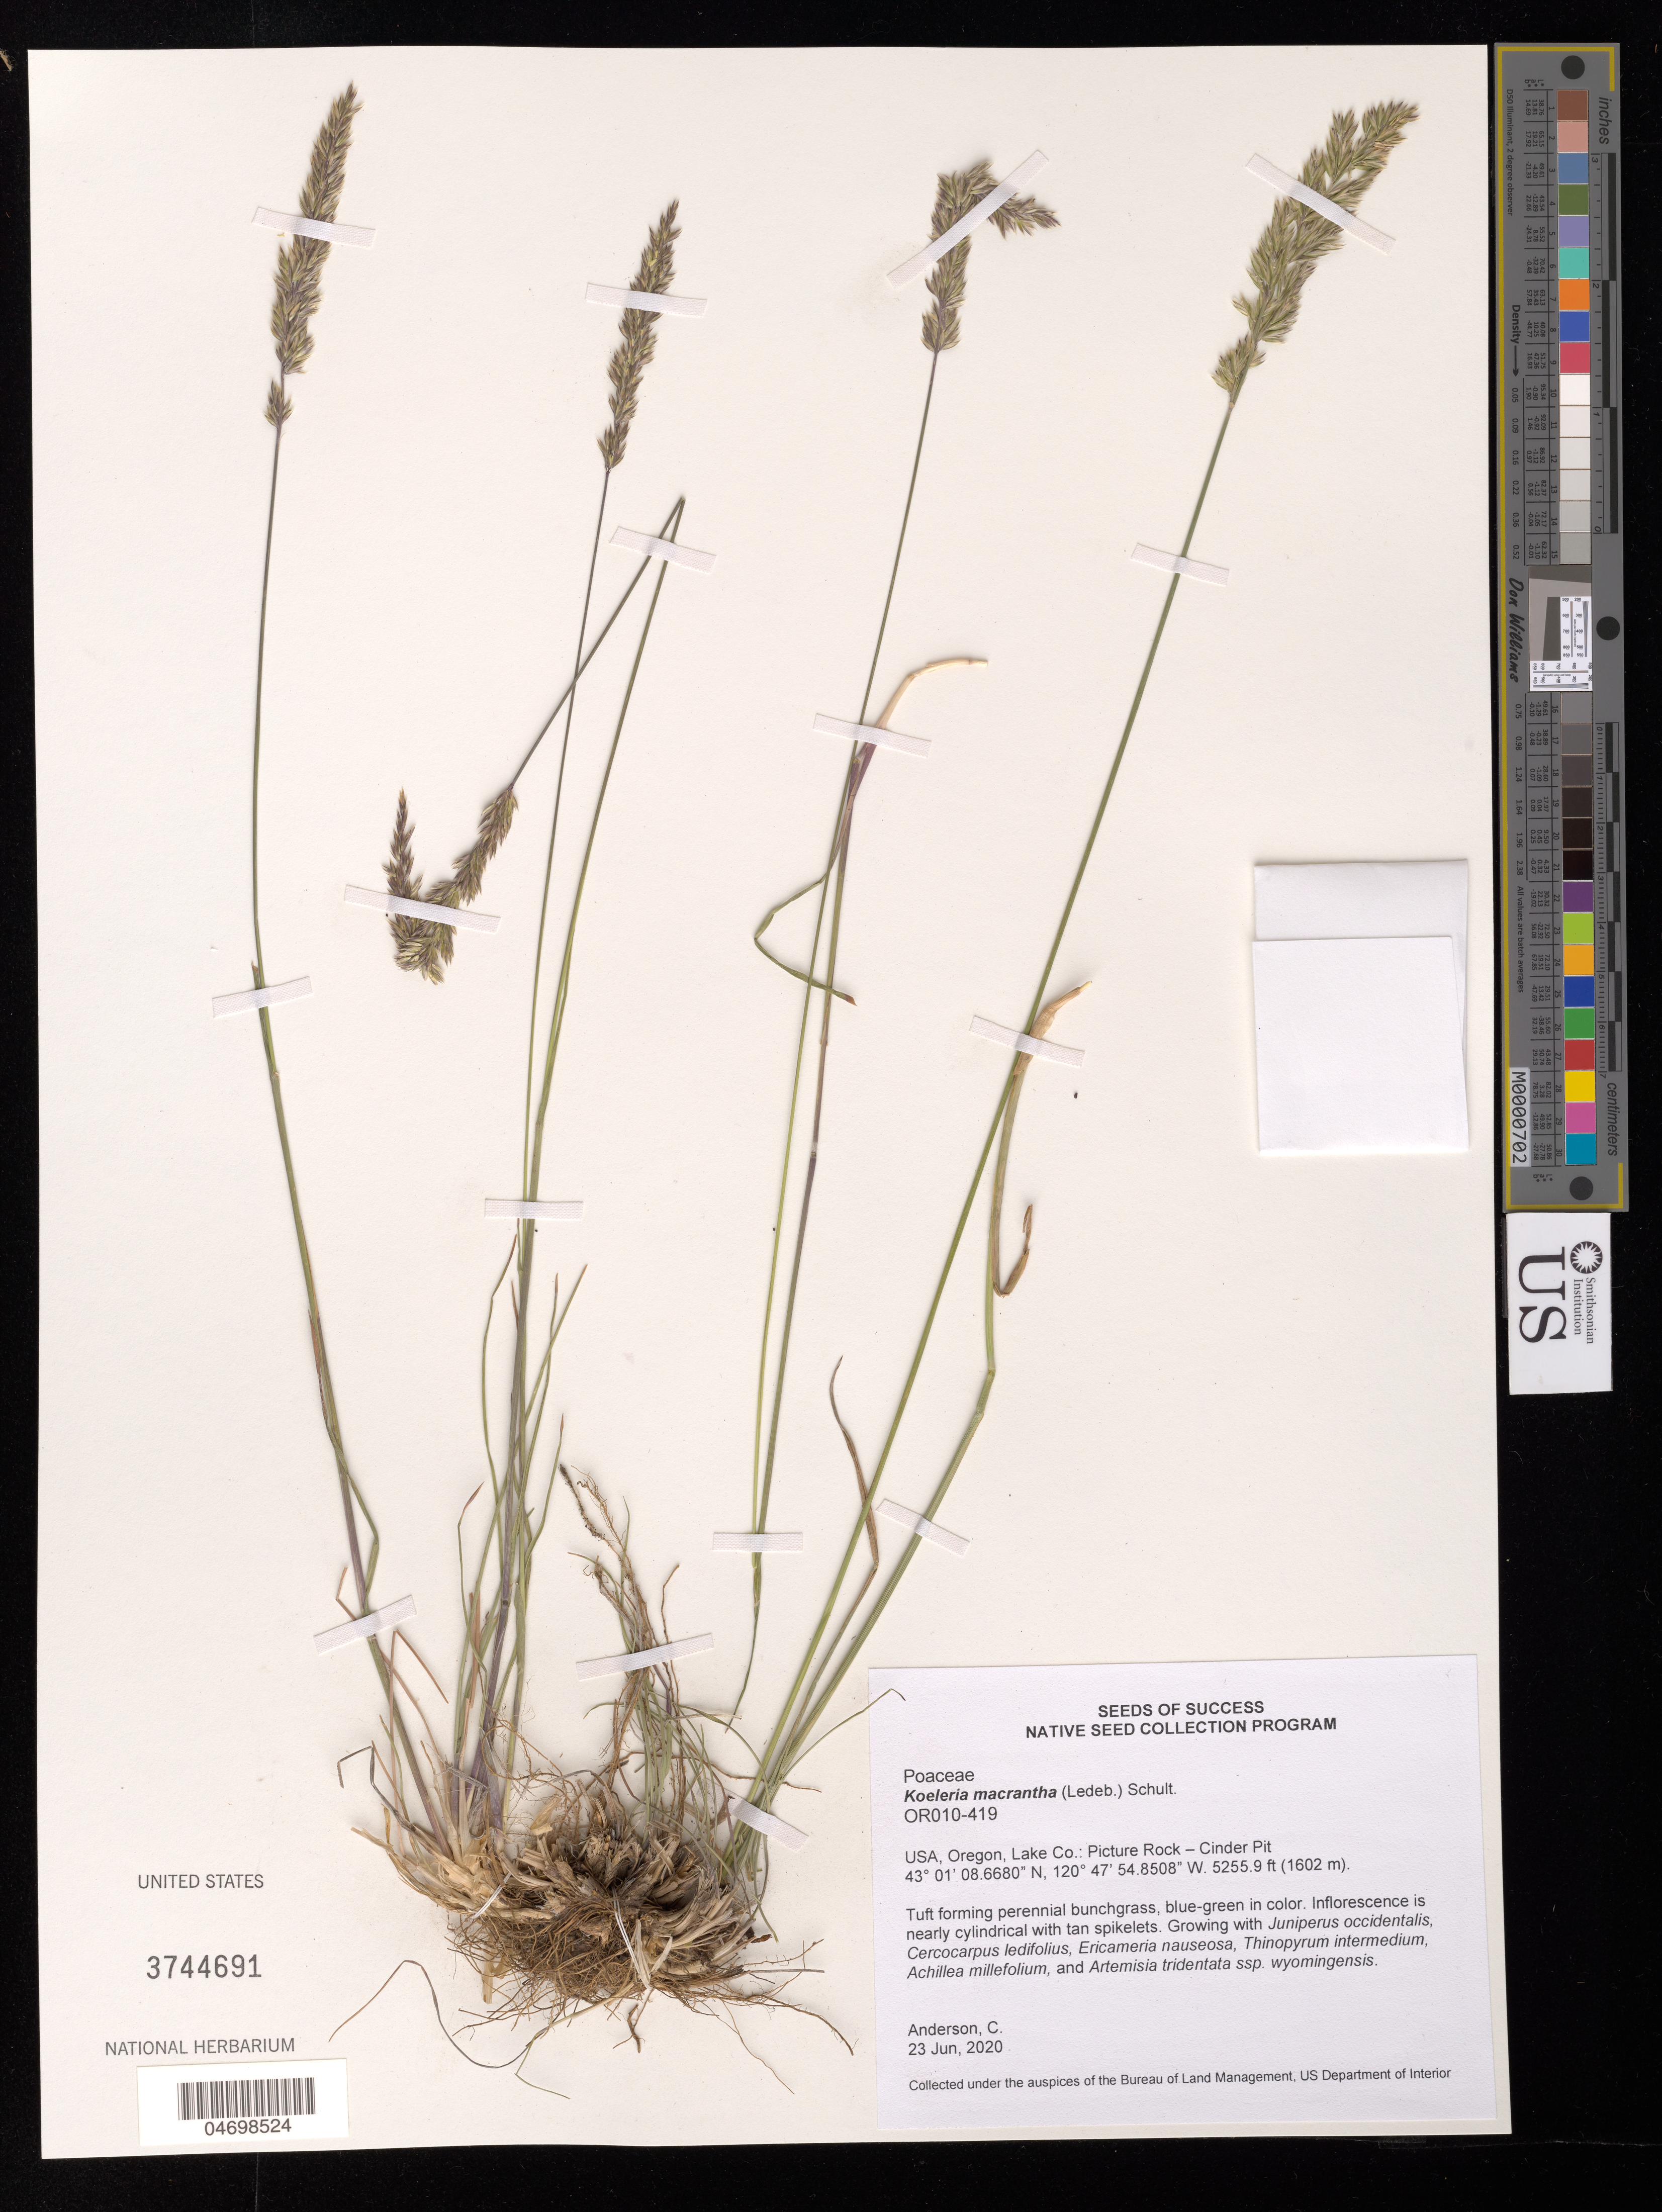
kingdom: Plantae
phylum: Tracheophyta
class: Liliopsida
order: Poales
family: Poaceae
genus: Koeleria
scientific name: Koeleria macrantha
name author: (Ledeb.) Schult.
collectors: C. Anderson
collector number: OR010-419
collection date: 2020-06-23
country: United States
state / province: Oregon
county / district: Lake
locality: Picture Rock-Cinder Pit.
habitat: With Juniperus occidentalis. Ericameria nauseosa, Achillea millefolium, etc.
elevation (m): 1602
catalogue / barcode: US 3744691